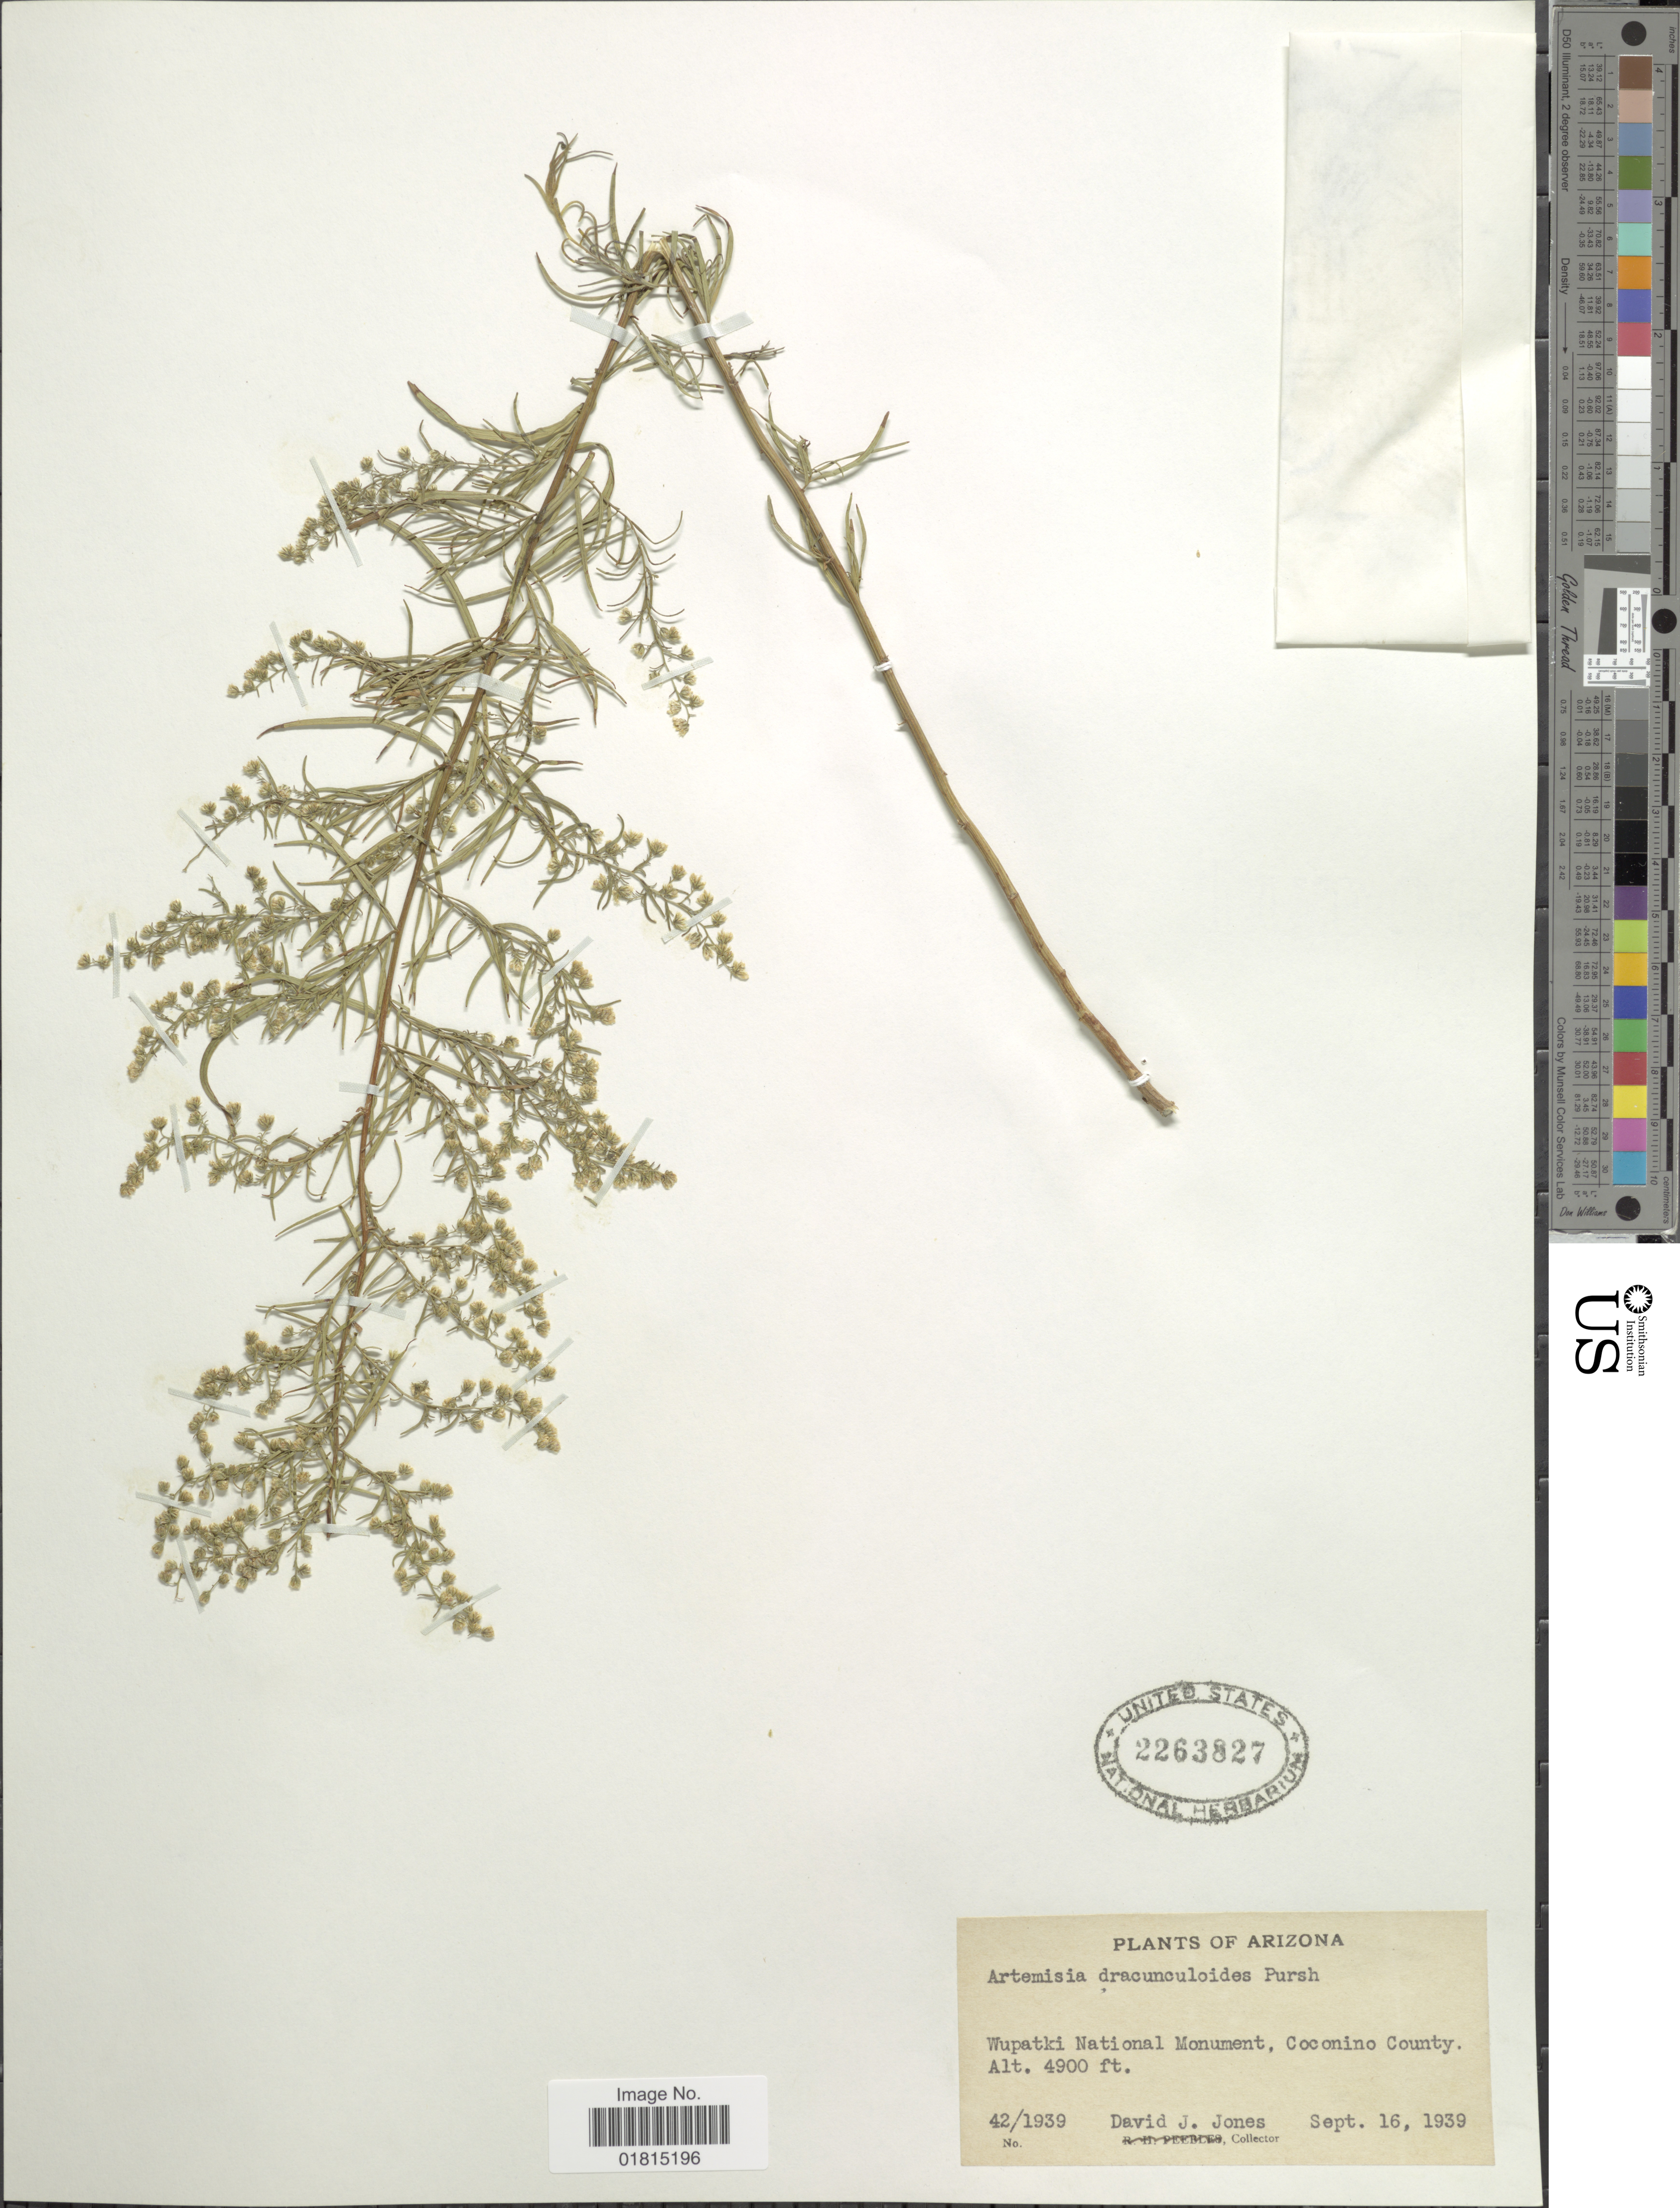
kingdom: Plantae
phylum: Tracheophyta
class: Magnoliopsida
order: Asterales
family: Asteraceae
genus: Artemisia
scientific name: Artemisia dracunculoides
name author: Pursh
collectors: D. Jones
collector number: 42/1939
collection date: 1939-09-16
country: United States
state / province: Arizona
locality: Wupatki National Monument, Coconino County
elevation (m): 1494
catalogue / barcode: US 2263827